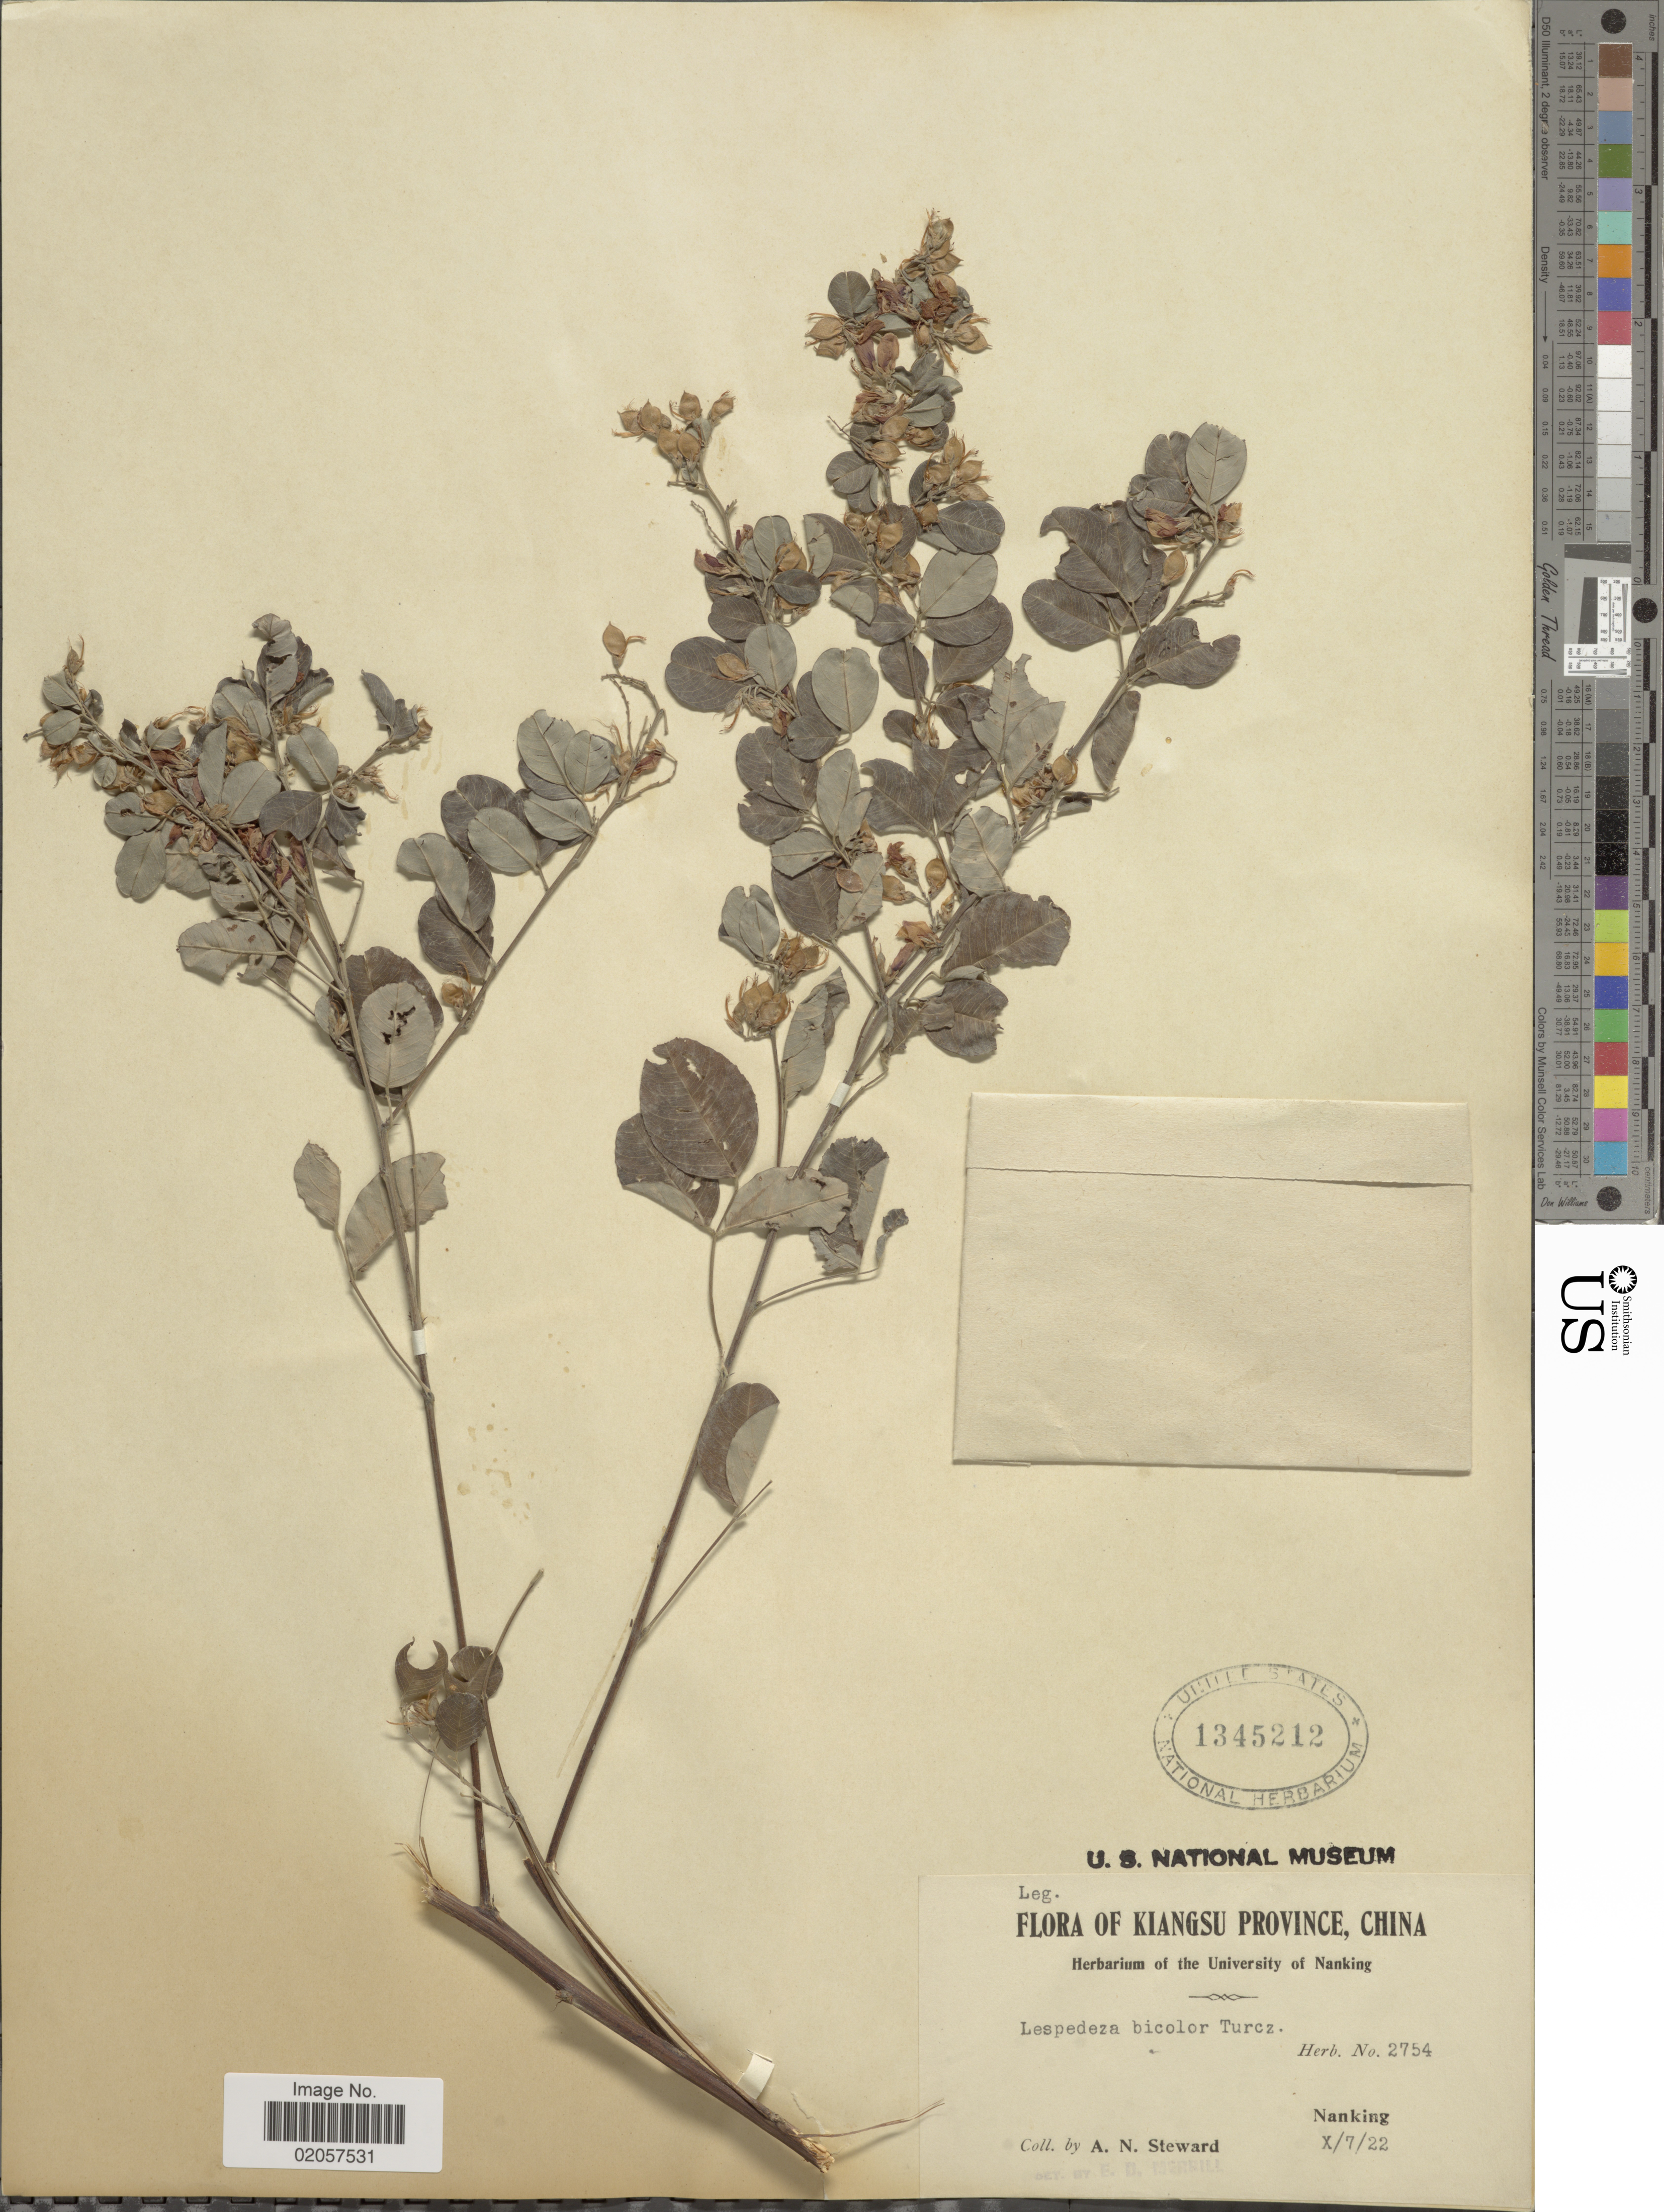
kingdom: Plantae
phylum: Tracheophyta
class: Magnoliopsida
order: Fabales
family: Fabaceae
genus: Lespedeza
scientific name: Lespedeza bicolor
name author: Turcz.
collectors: A. N. Steward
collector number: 2754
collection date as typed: Transcribed d/m/y: 7/10/22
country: China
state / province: Jiangsu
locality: Kiangsu Province, China. nanking .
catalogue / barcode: US 1345212